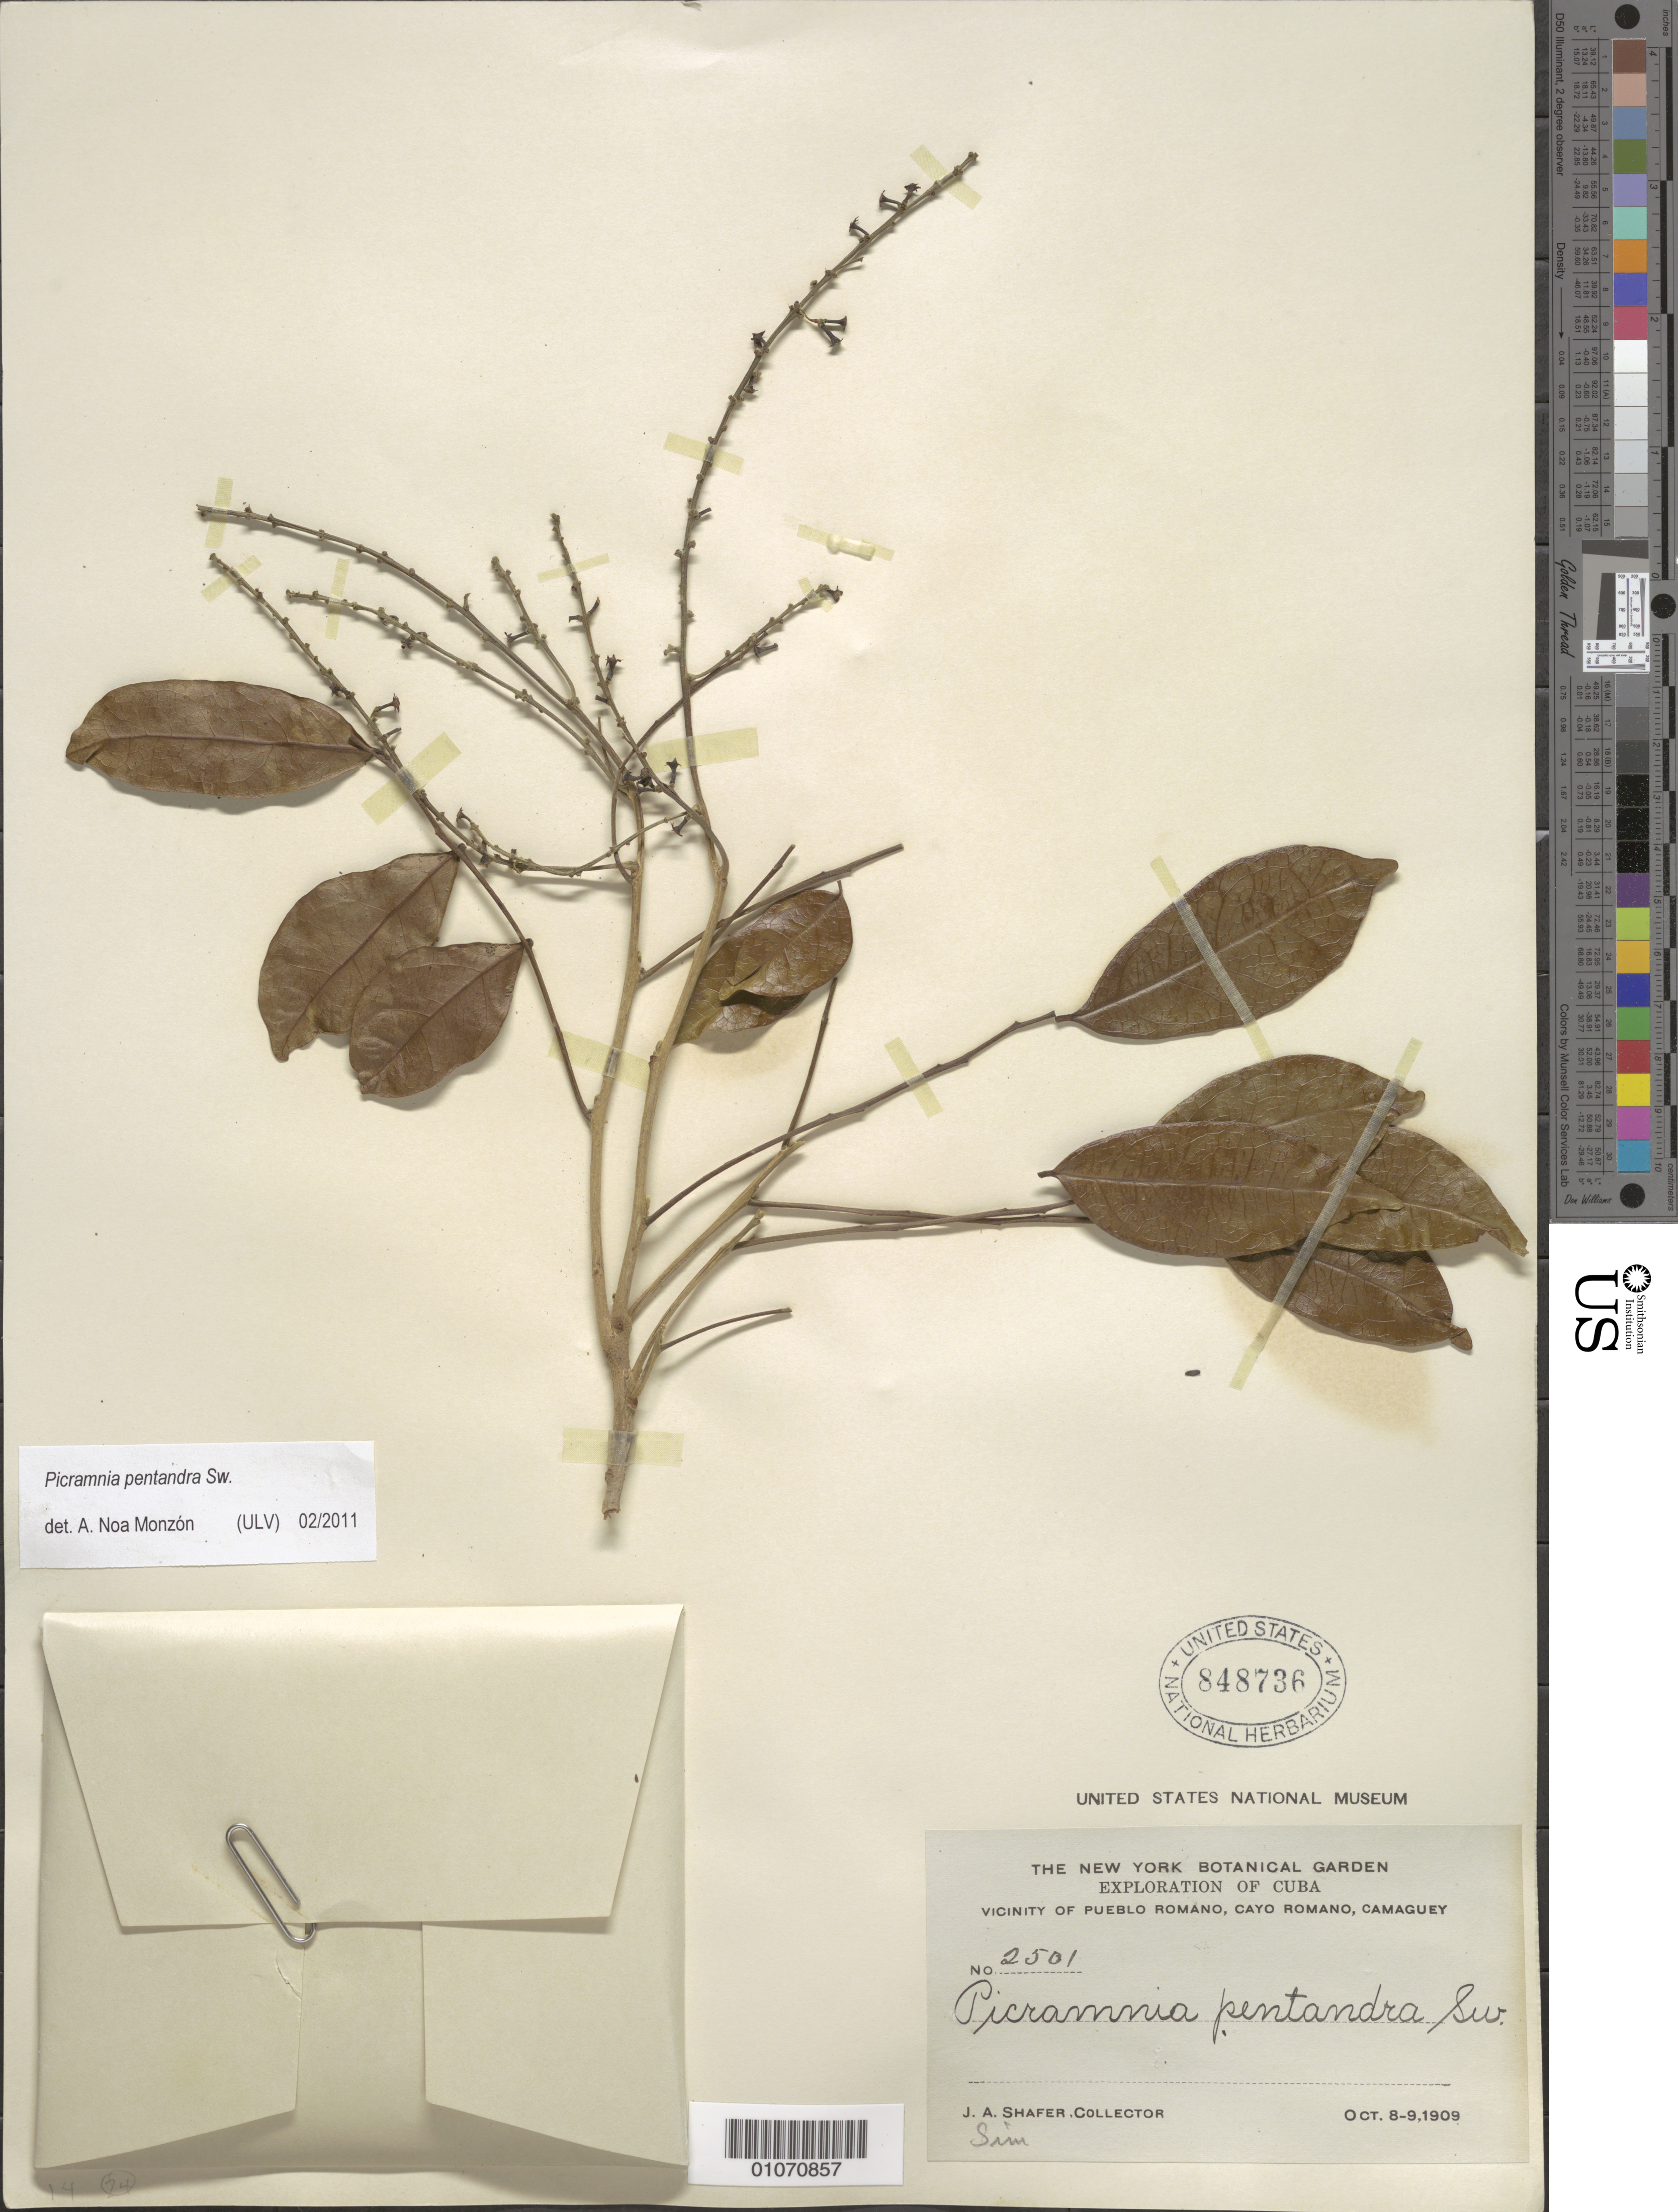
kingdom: Plantae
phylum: Tracheophyta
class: Magnoliopsida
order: Picramniales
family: Picramniaceae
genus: Picramnia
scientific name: Picramnia pentandra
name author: Sw.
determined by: Noa Monzón, A.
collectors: J. A. Shafer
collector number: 2501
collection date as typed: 08 Oct 1909 to 09 Oct 1909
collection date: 1909-10-08/1909-10-09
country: Cuba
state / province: Camagüey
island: Cuba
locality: Pueblo Romano, Cayo Romano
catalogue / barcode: US 848736